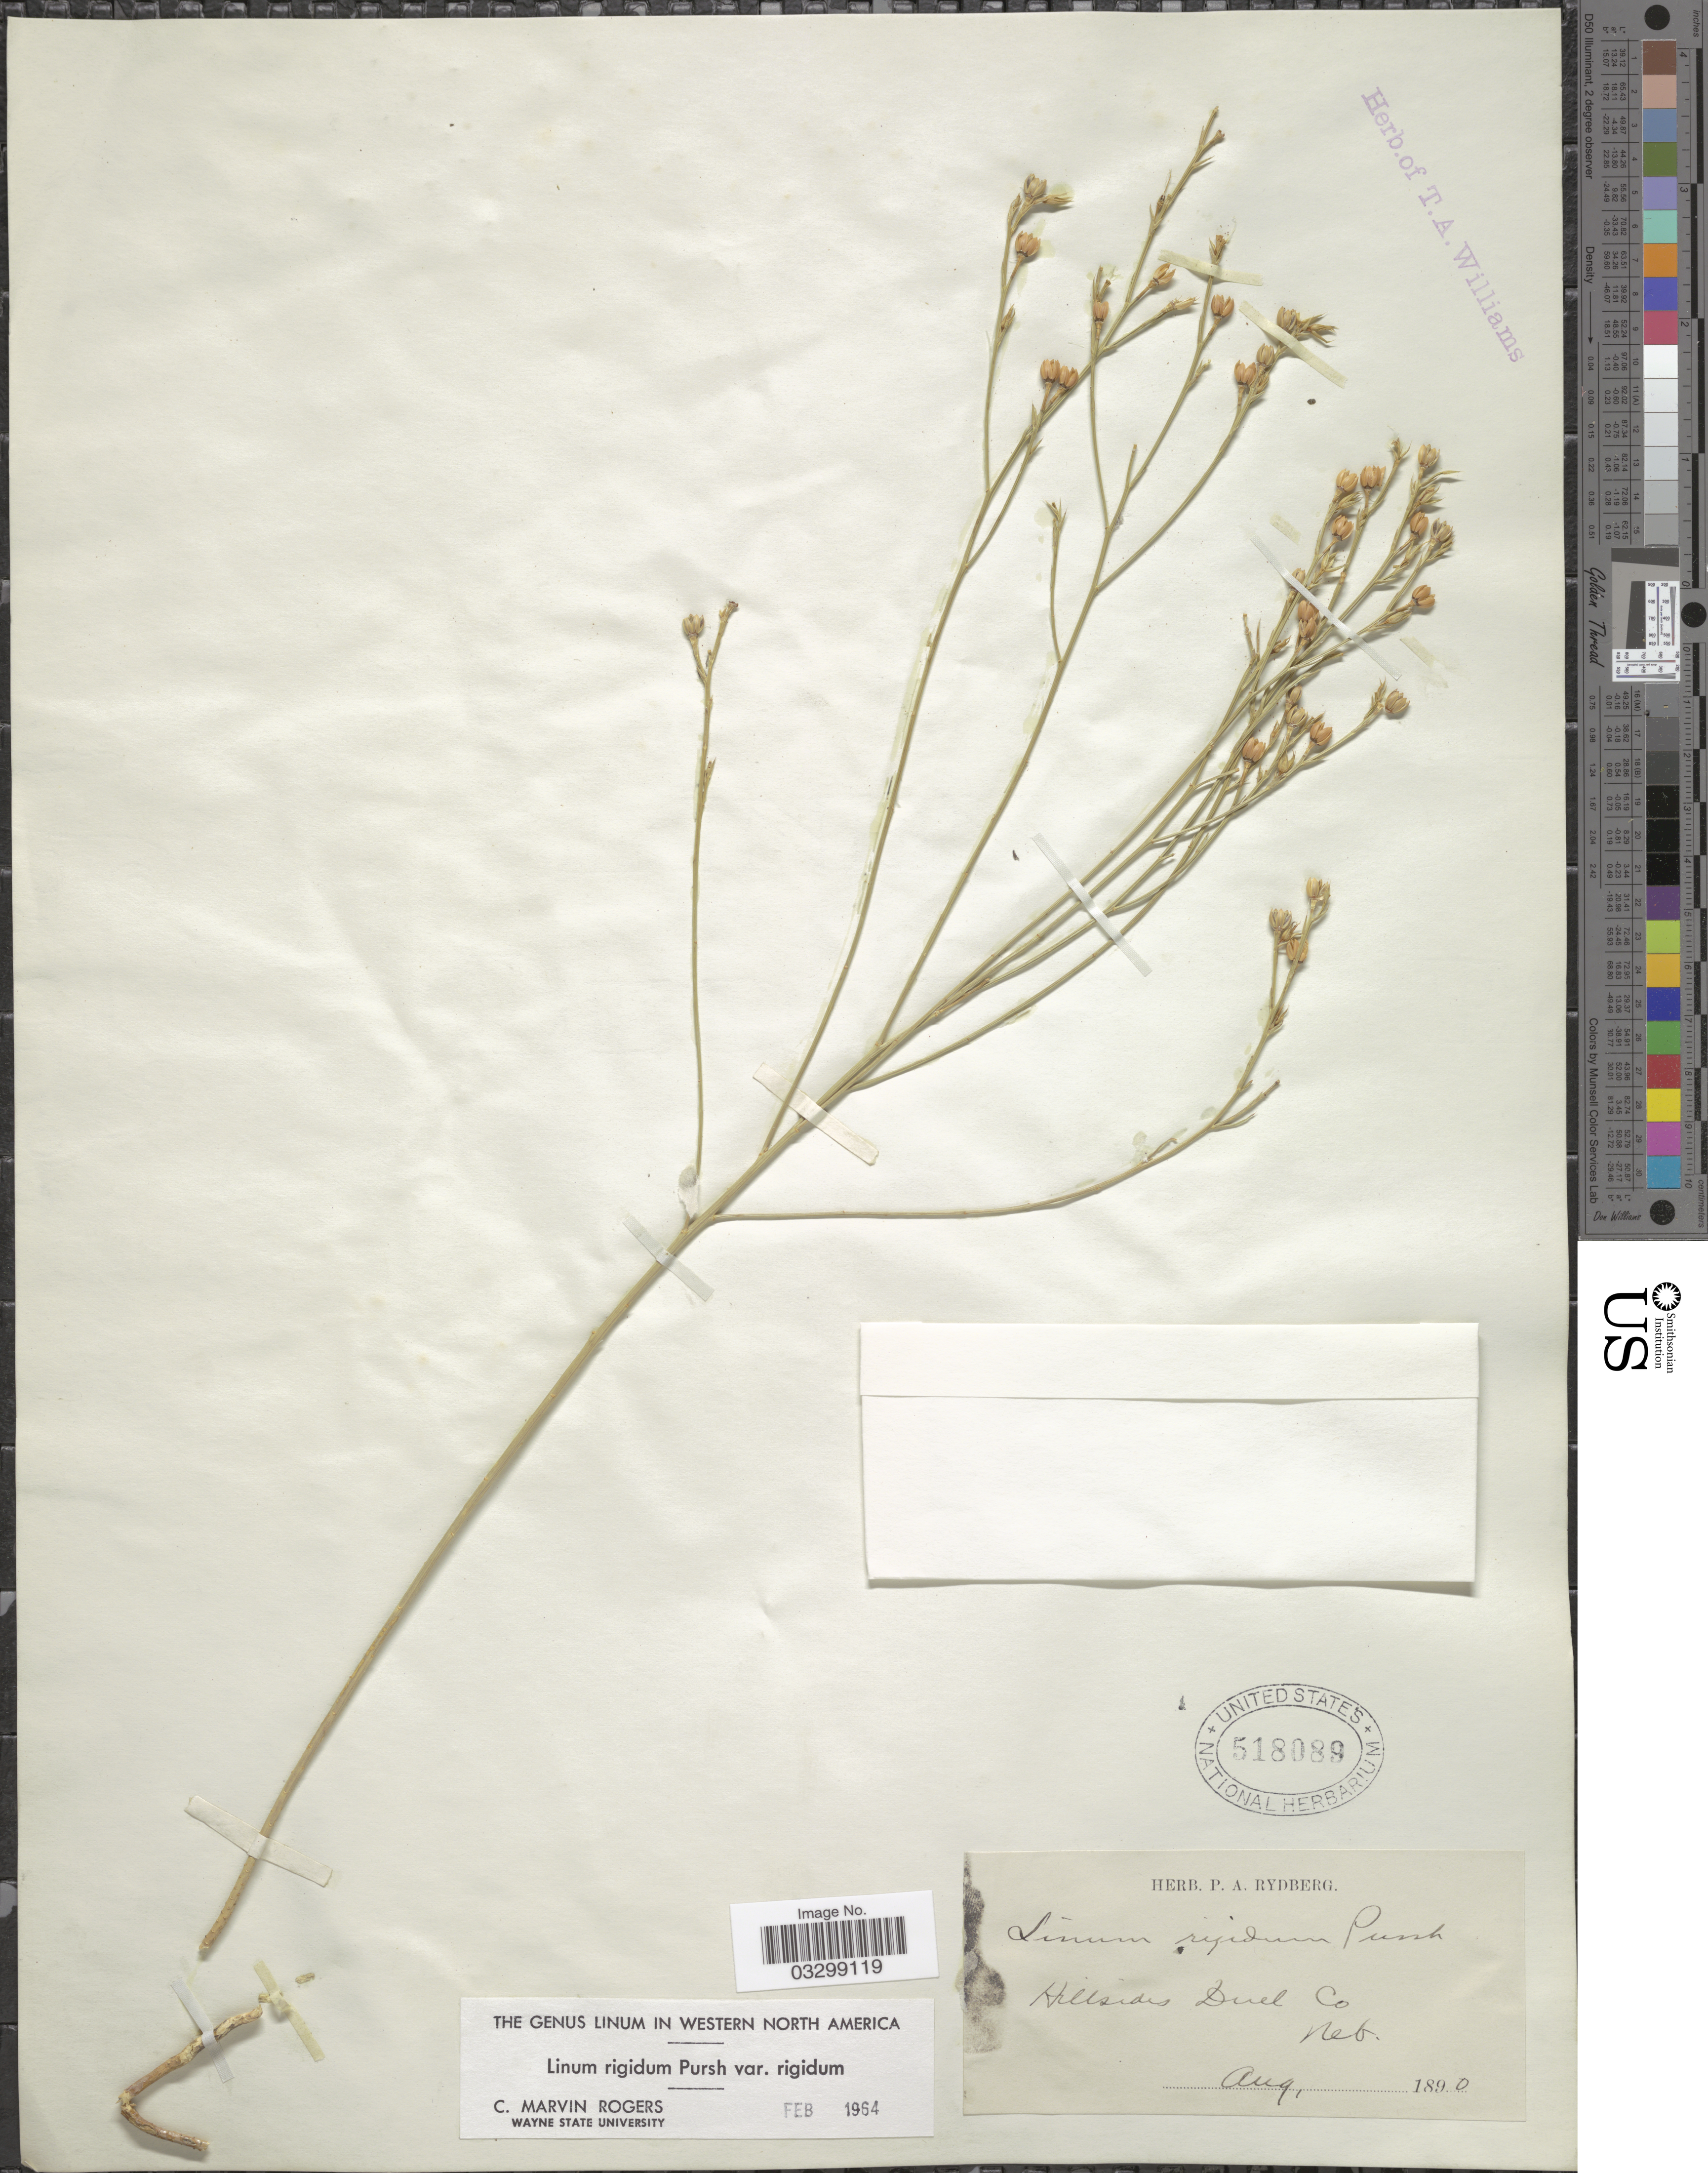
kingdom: Plantae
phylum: Tracheophyta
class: Magnoliopsida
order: Malpighiales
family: Linaceae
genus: Linum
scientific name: Linum rigidum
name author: Pursh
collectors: ex herb. P. A. Rydberg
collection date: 1890-08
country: United States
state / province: Nebraska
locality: Hillsides Duel Co.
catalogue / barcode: US 518089